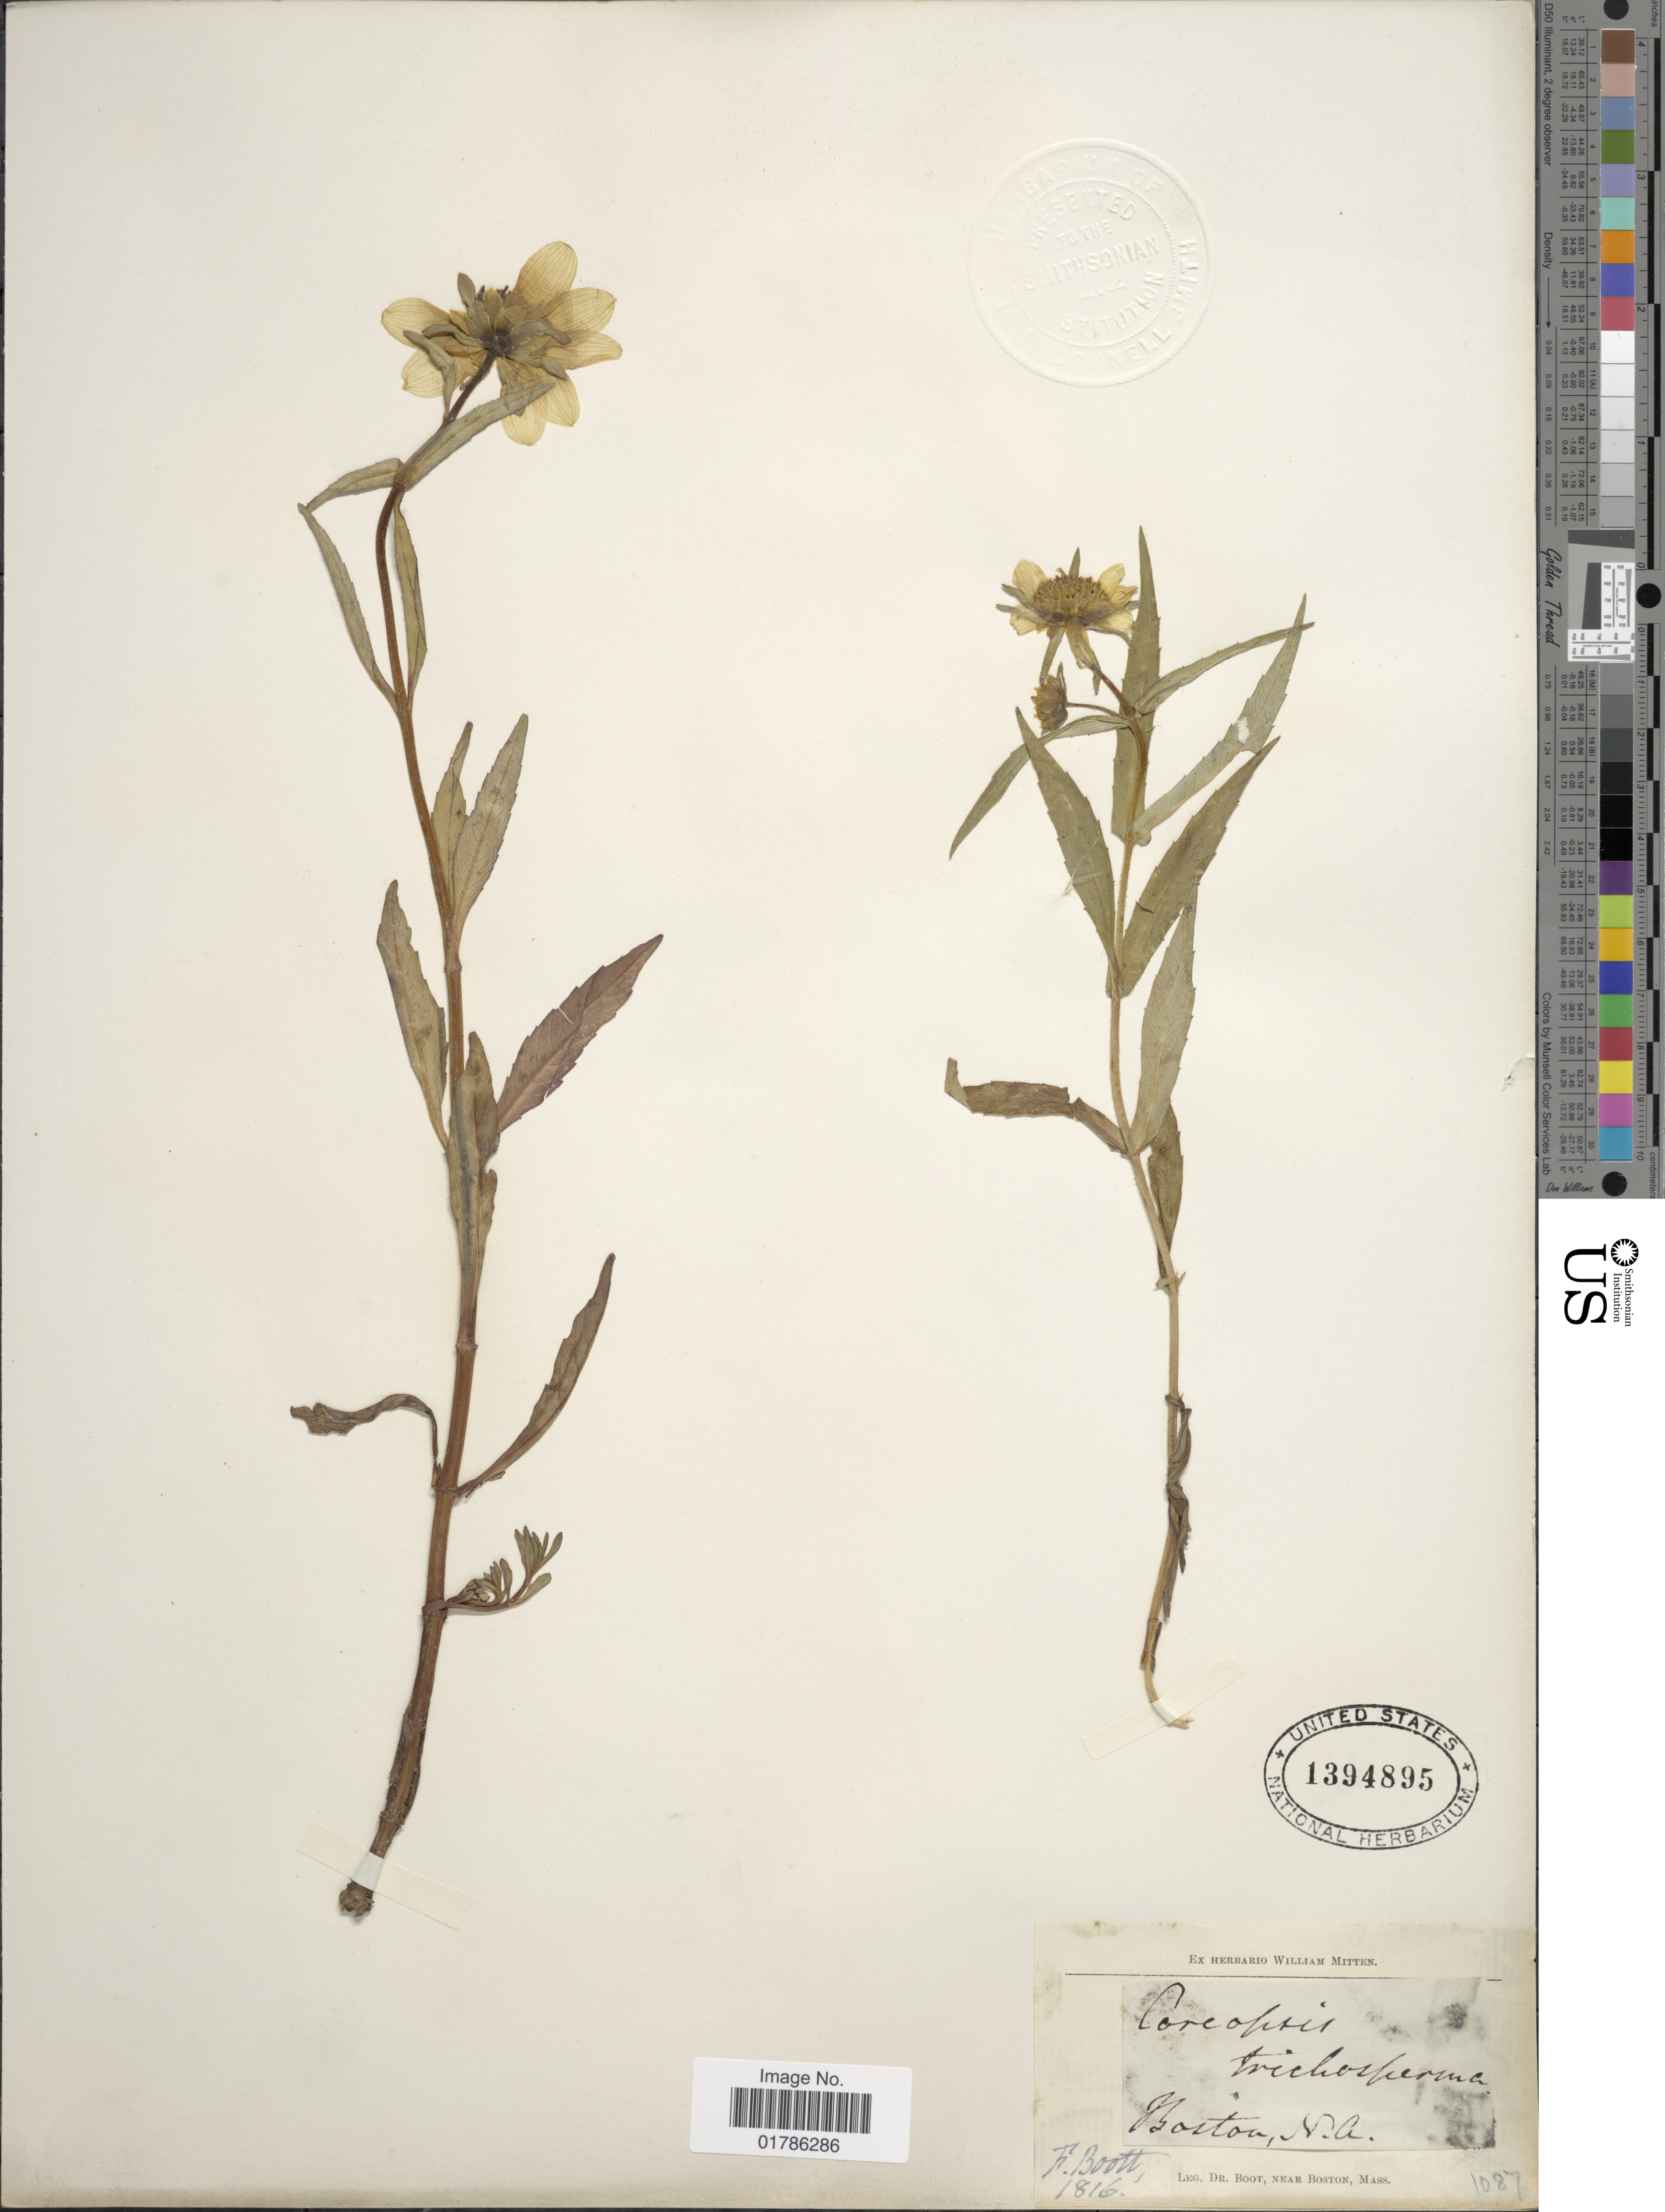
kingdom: Plantae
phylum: Tracheophyta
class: Magnoliopsida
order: Asterales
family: Asteraceae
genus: Bidens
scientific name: Bidens coronata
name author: (L.) Britton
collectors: F. M. B. Boott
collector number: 1087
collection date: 1816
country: United States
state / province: North Carolina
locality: Boston, N. C.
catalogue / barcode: US 1394895